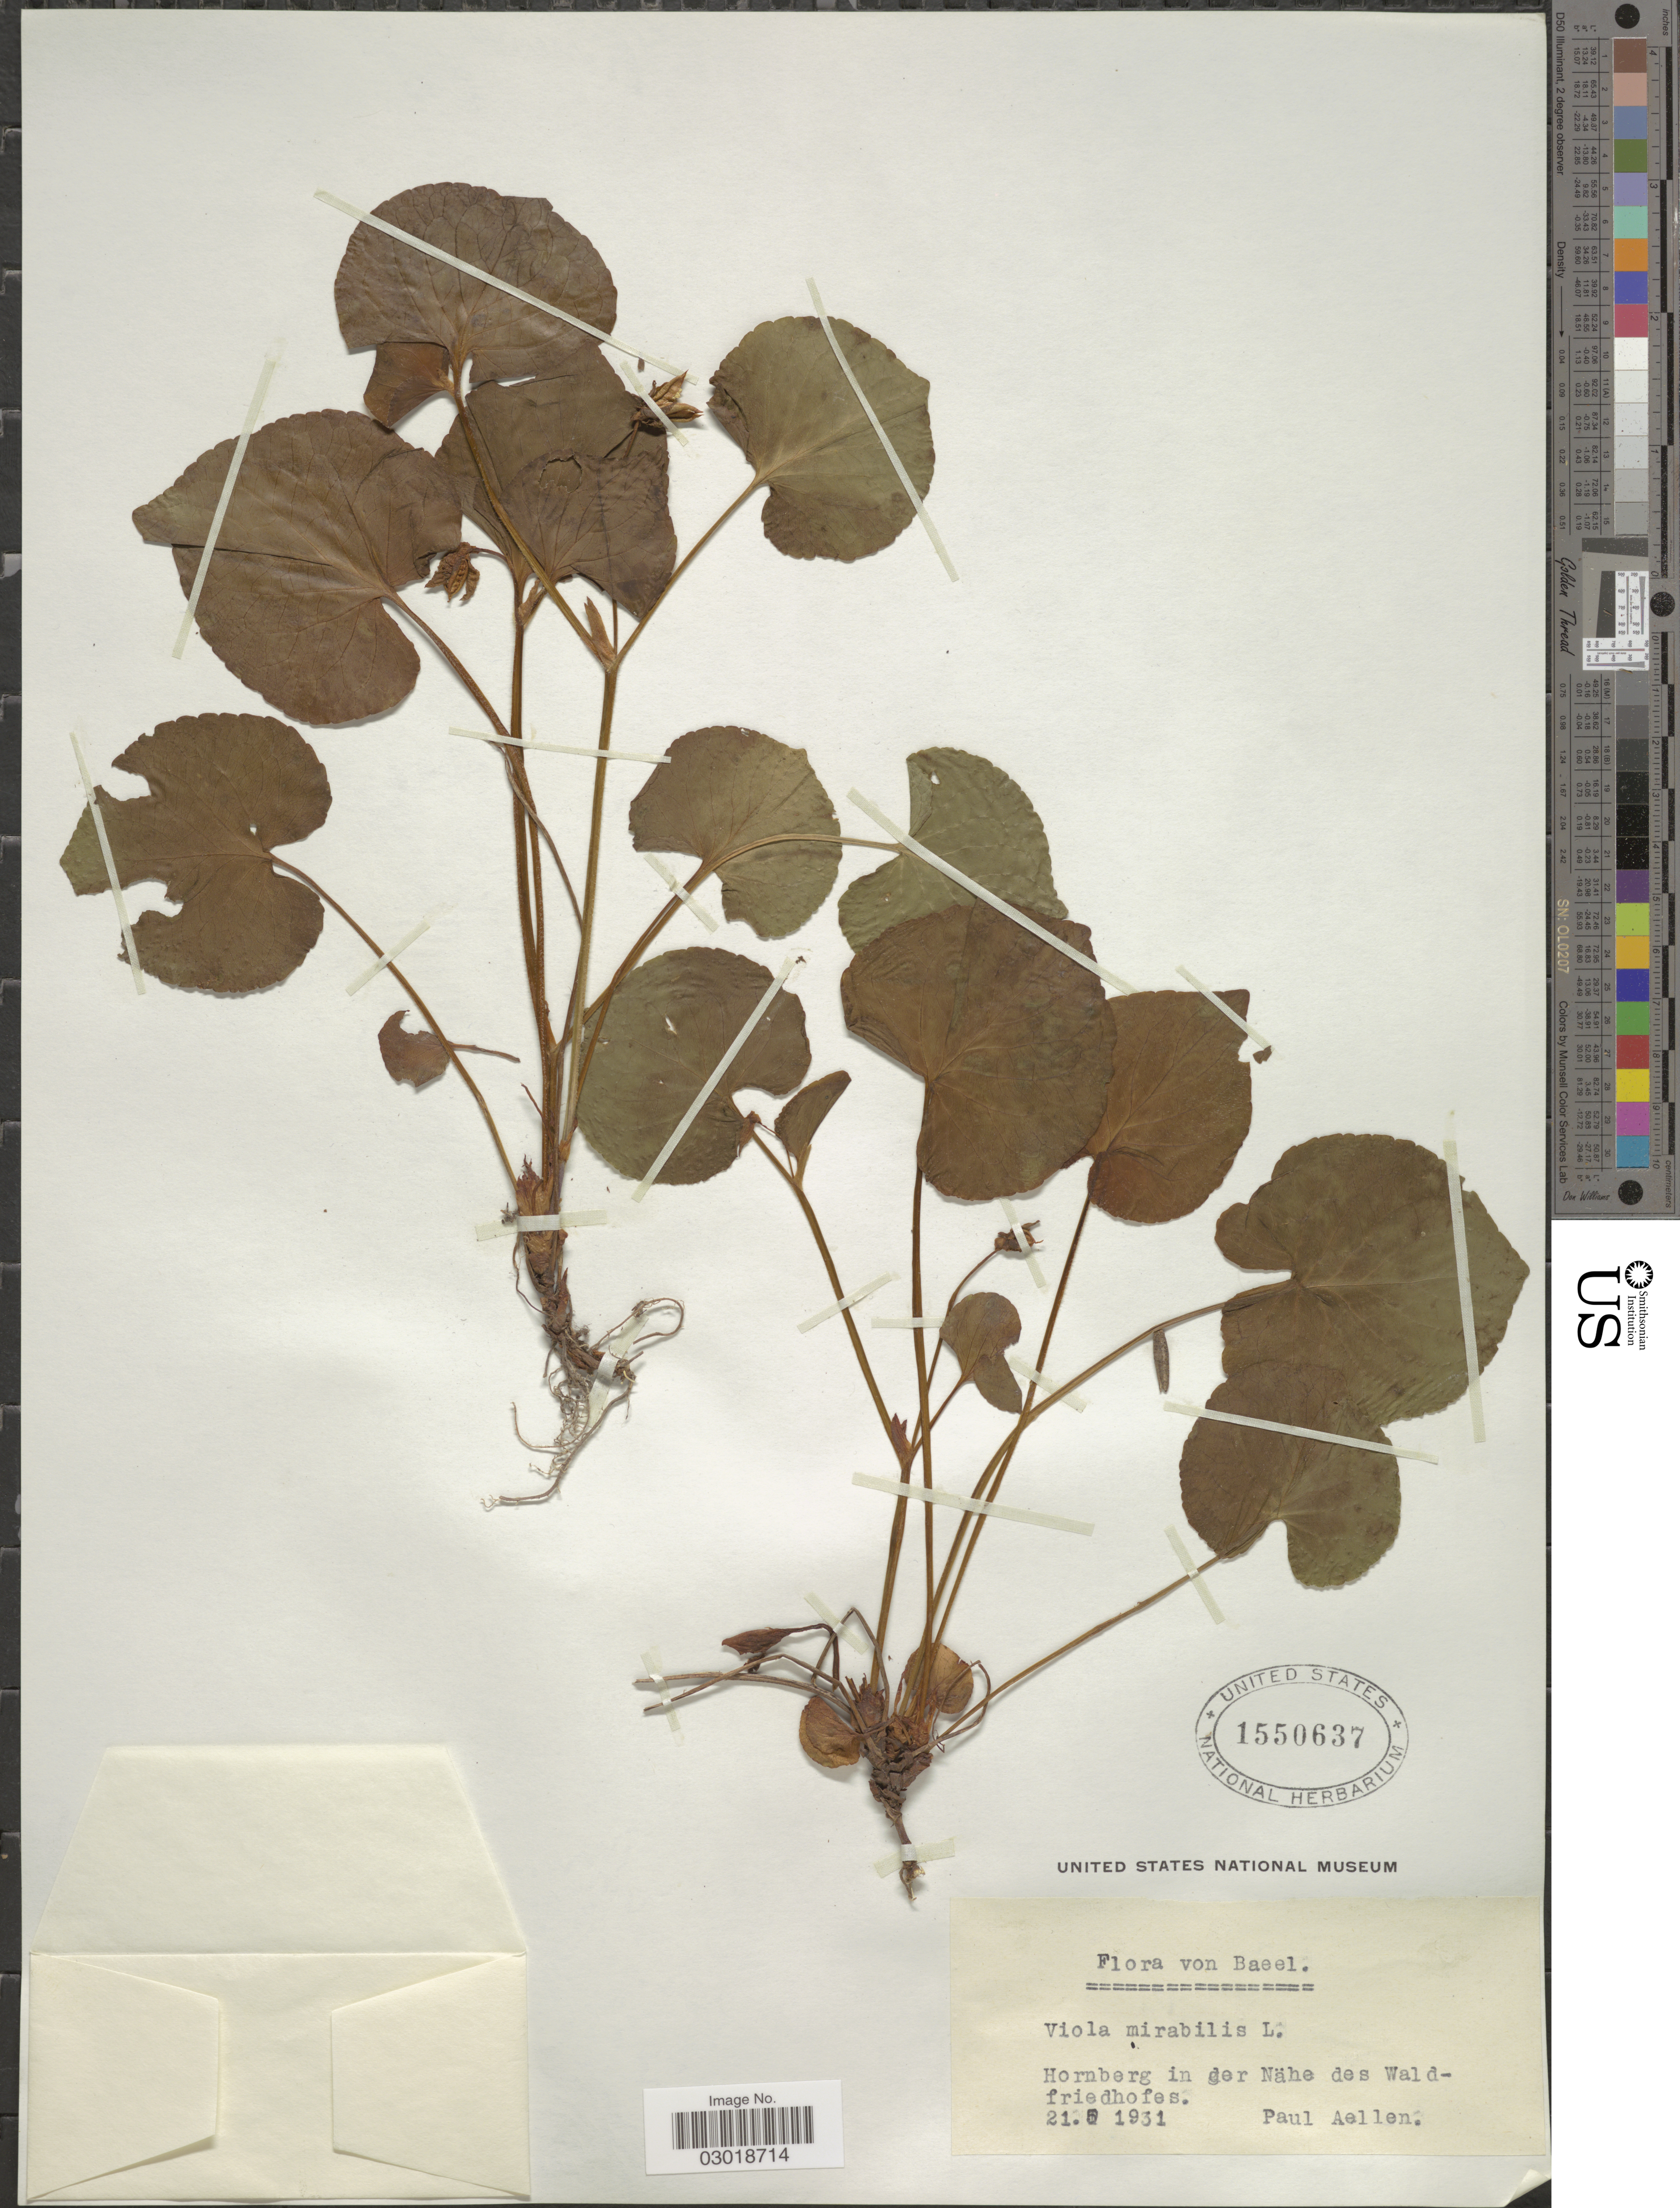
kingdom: Plantae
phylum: Tracheophyta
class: Magnoliopsida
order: Malpighiales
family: Violaceae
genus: Viola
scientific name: Viola mirabilis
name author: L.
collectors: P. Aellen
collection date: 1931-05-21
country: Switzerland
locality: Baeel, Hornberg in der Nähe des Waldfriedhofes.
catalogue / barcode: US 1550637